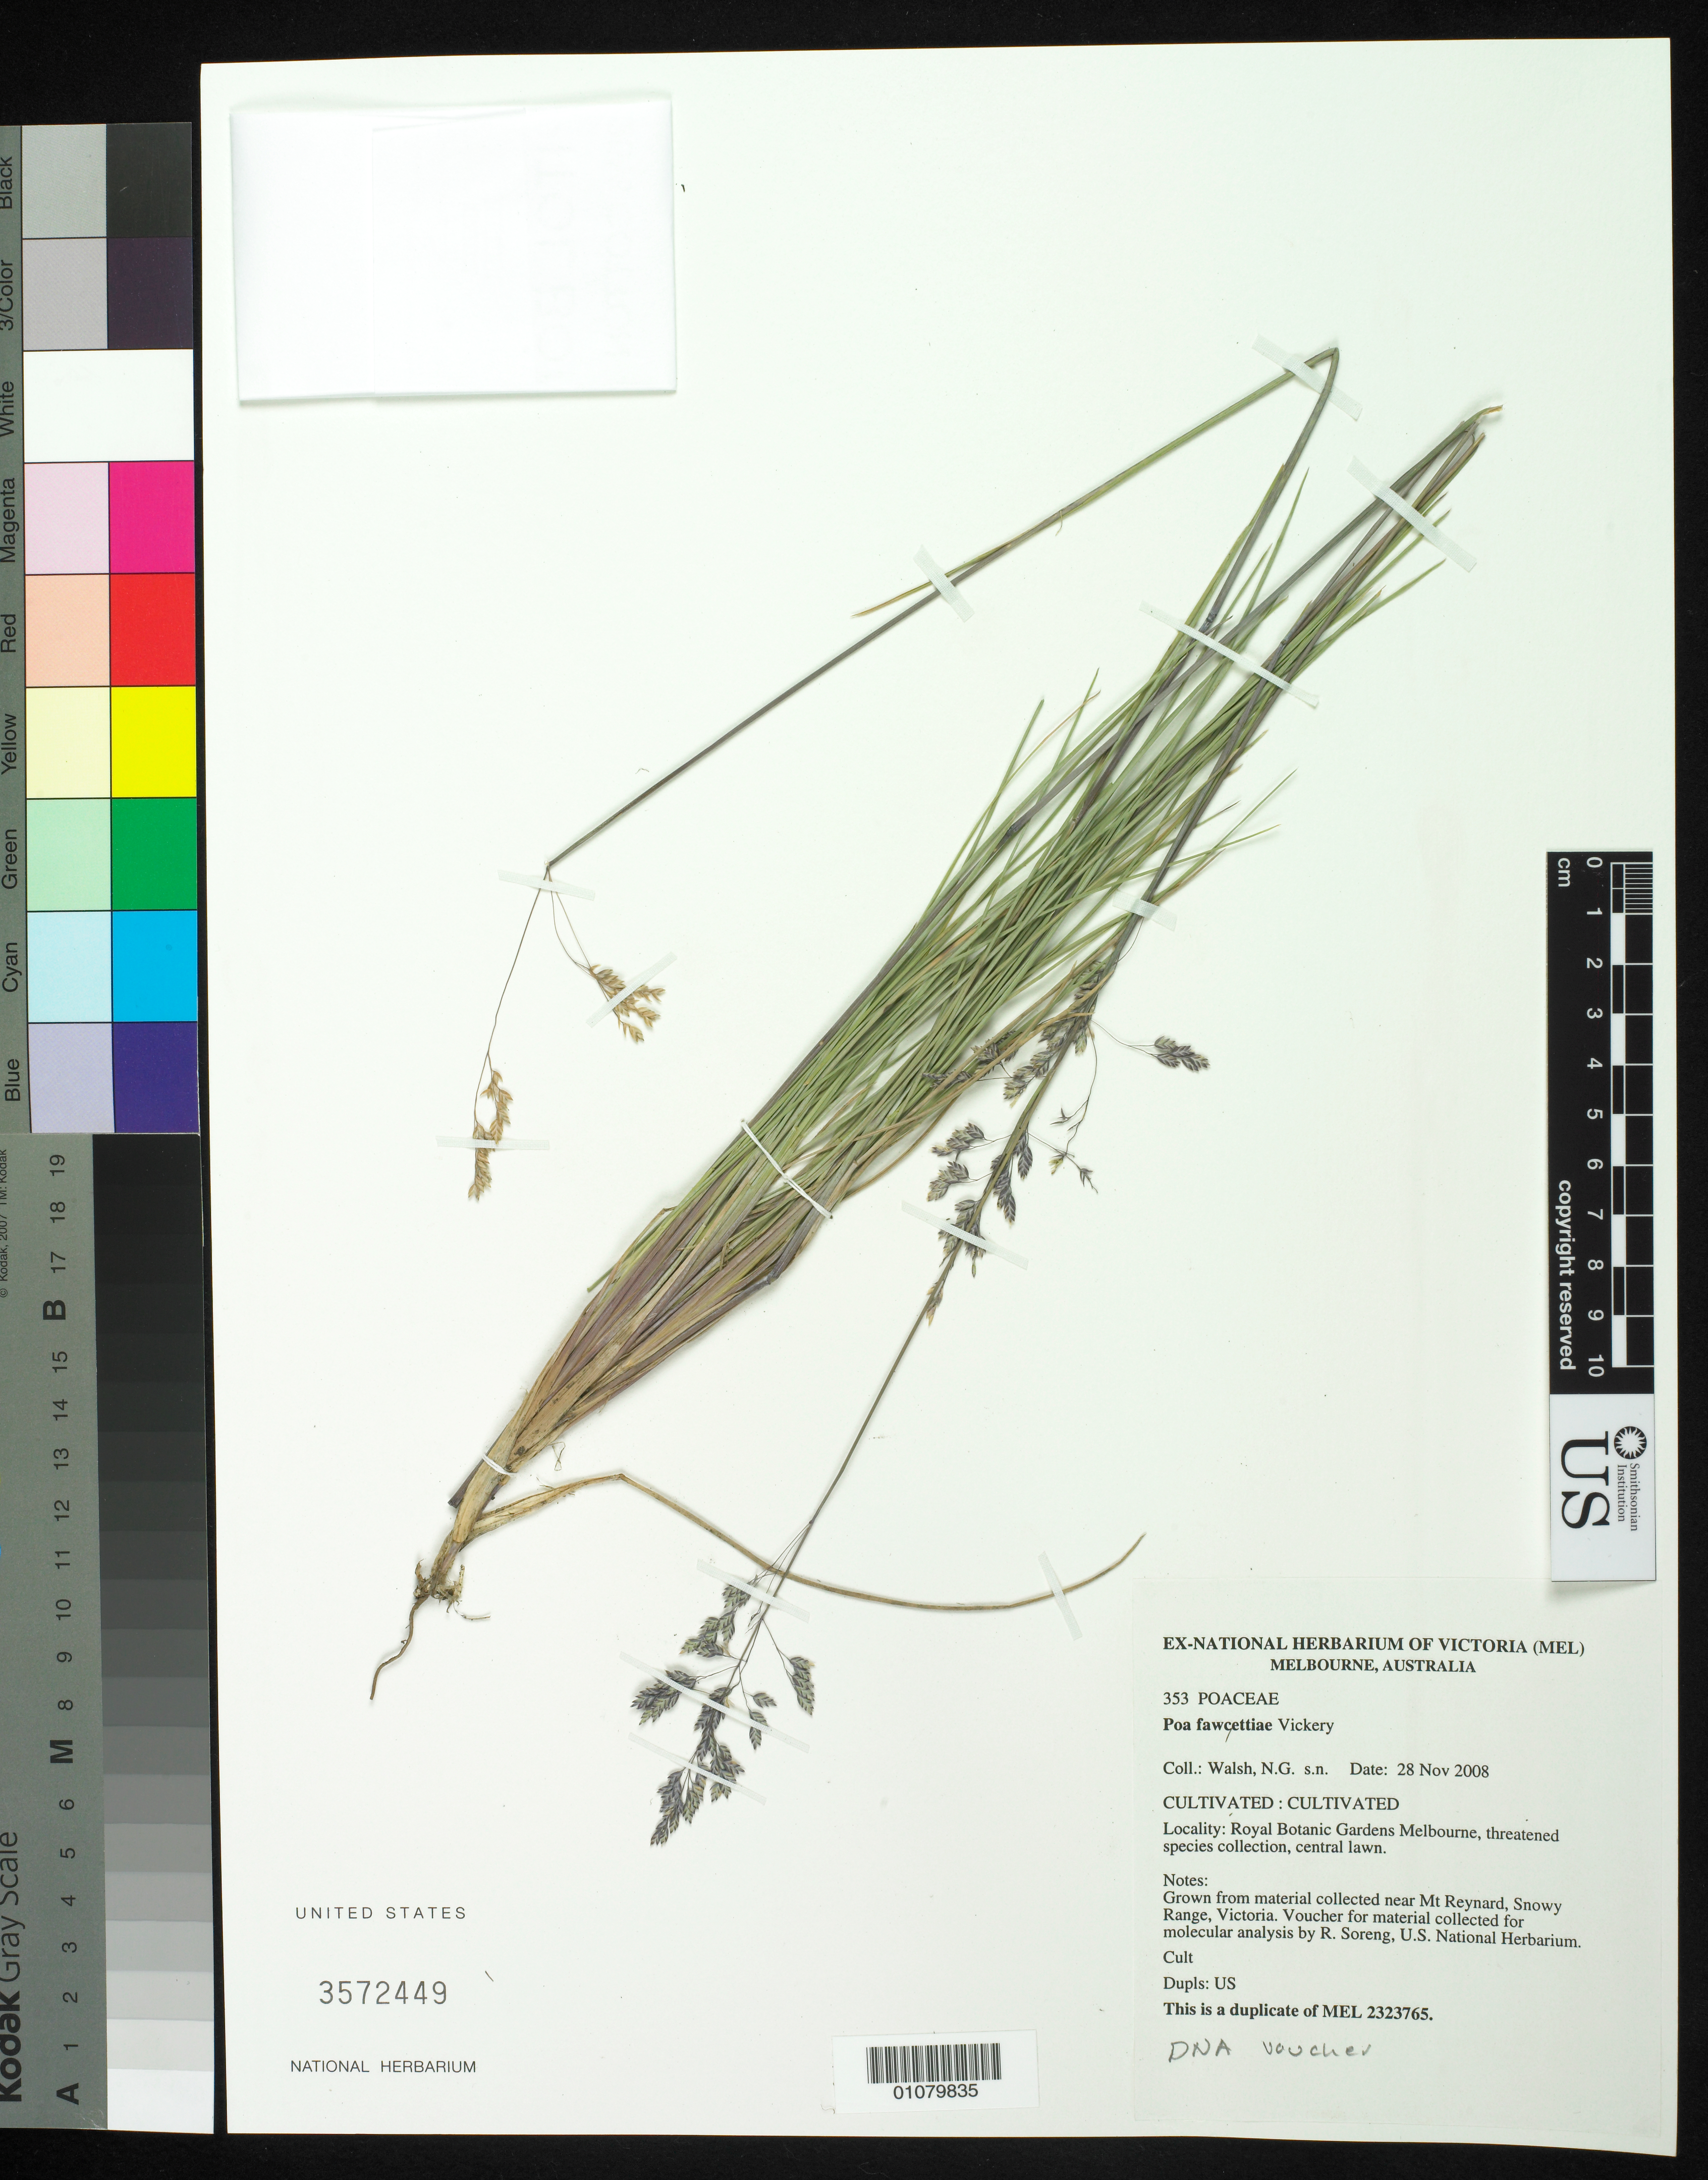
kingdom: Plantae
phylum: Tracheophyta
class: Liliopsida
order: Poales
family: Poaceae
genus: Poa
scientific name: Poa fawcetiae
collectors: N. Walsh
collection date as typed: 28 Nov 2008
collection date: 2008-11-28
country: Australia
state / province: Victoria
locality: Royal Botanic Gardens Melbourne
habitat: cultivated.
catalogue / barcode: US 3572449